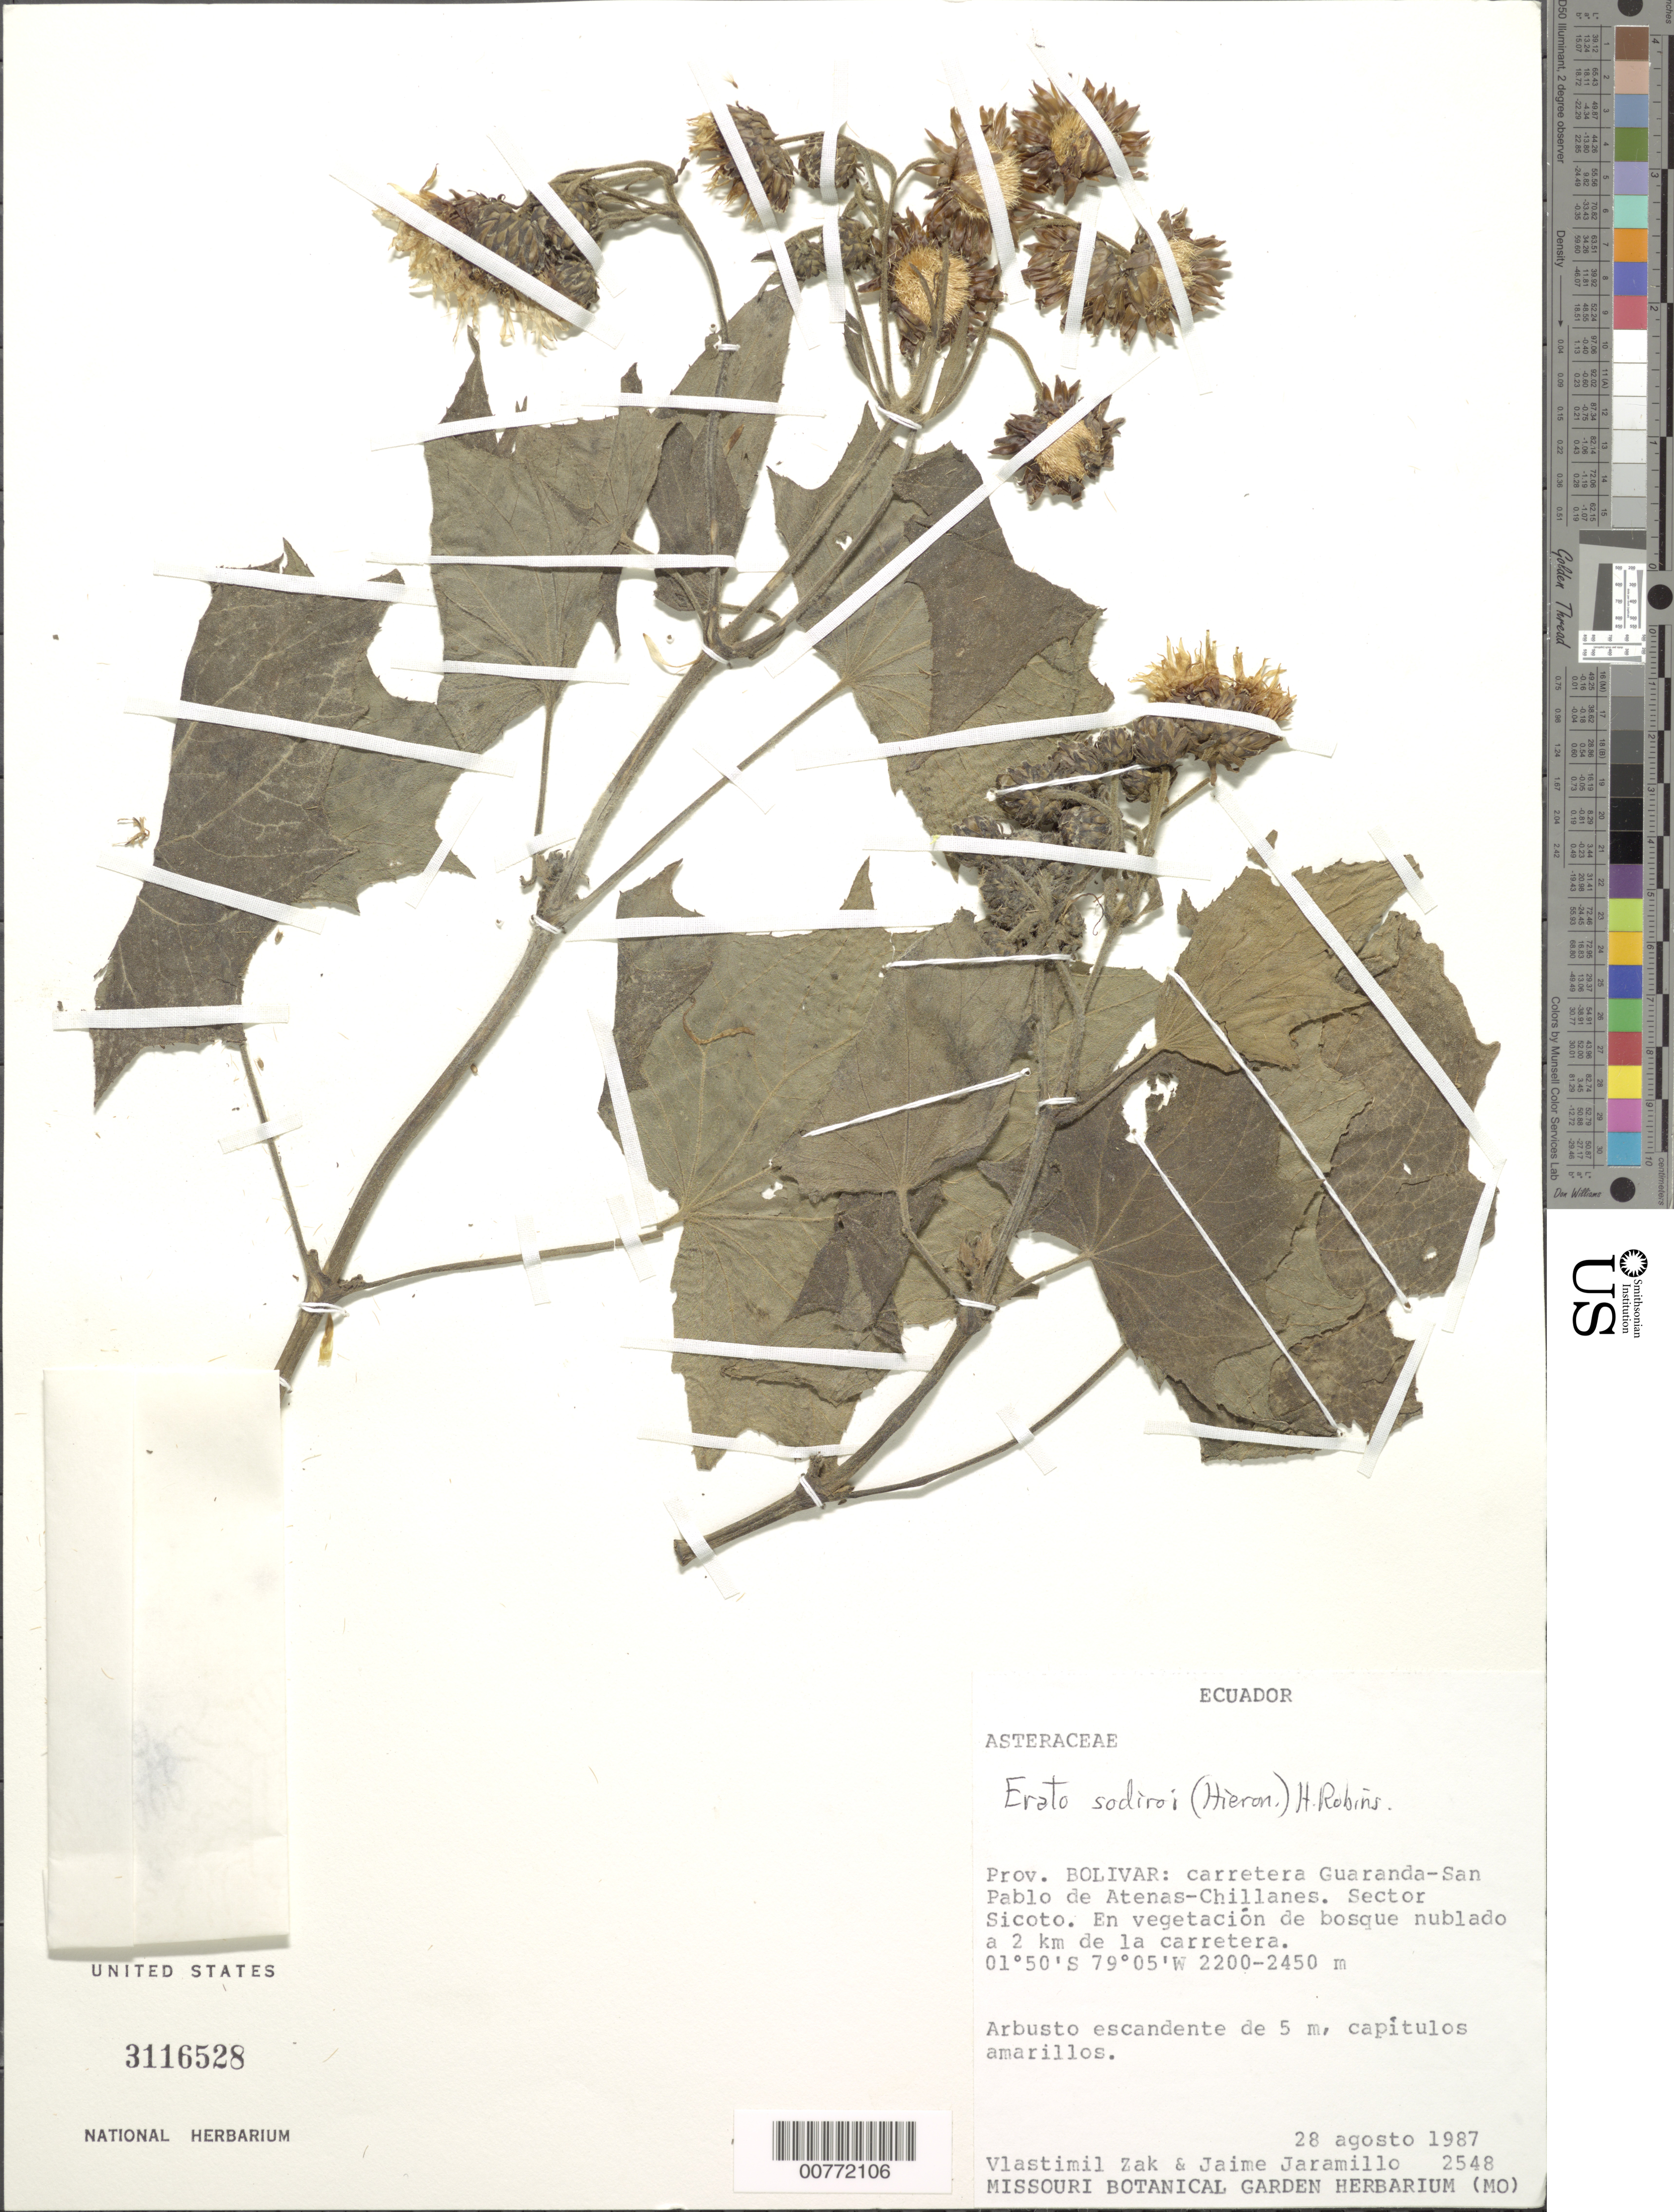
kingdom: Plantae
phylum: Tracheophyta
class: Magnoliopsida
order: Asterales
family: Asteraceae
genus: Erato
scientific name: Erato sodiroi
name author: (Hieron.) H. Rob.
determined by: Robinson, Harold E., (US)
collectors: V. Zak & J. L. Jaramillo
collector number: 2548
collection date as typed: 28 August 1987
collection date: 1987-08-28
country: Ecuador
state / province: Bolívar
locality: Guaranda-San Pablo de Atenas-Chillanes carretera. Sector Sicoto.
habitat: Vegetación de bosque nublado a 2km de la carretera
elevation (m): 2200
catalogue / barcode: US 3116528